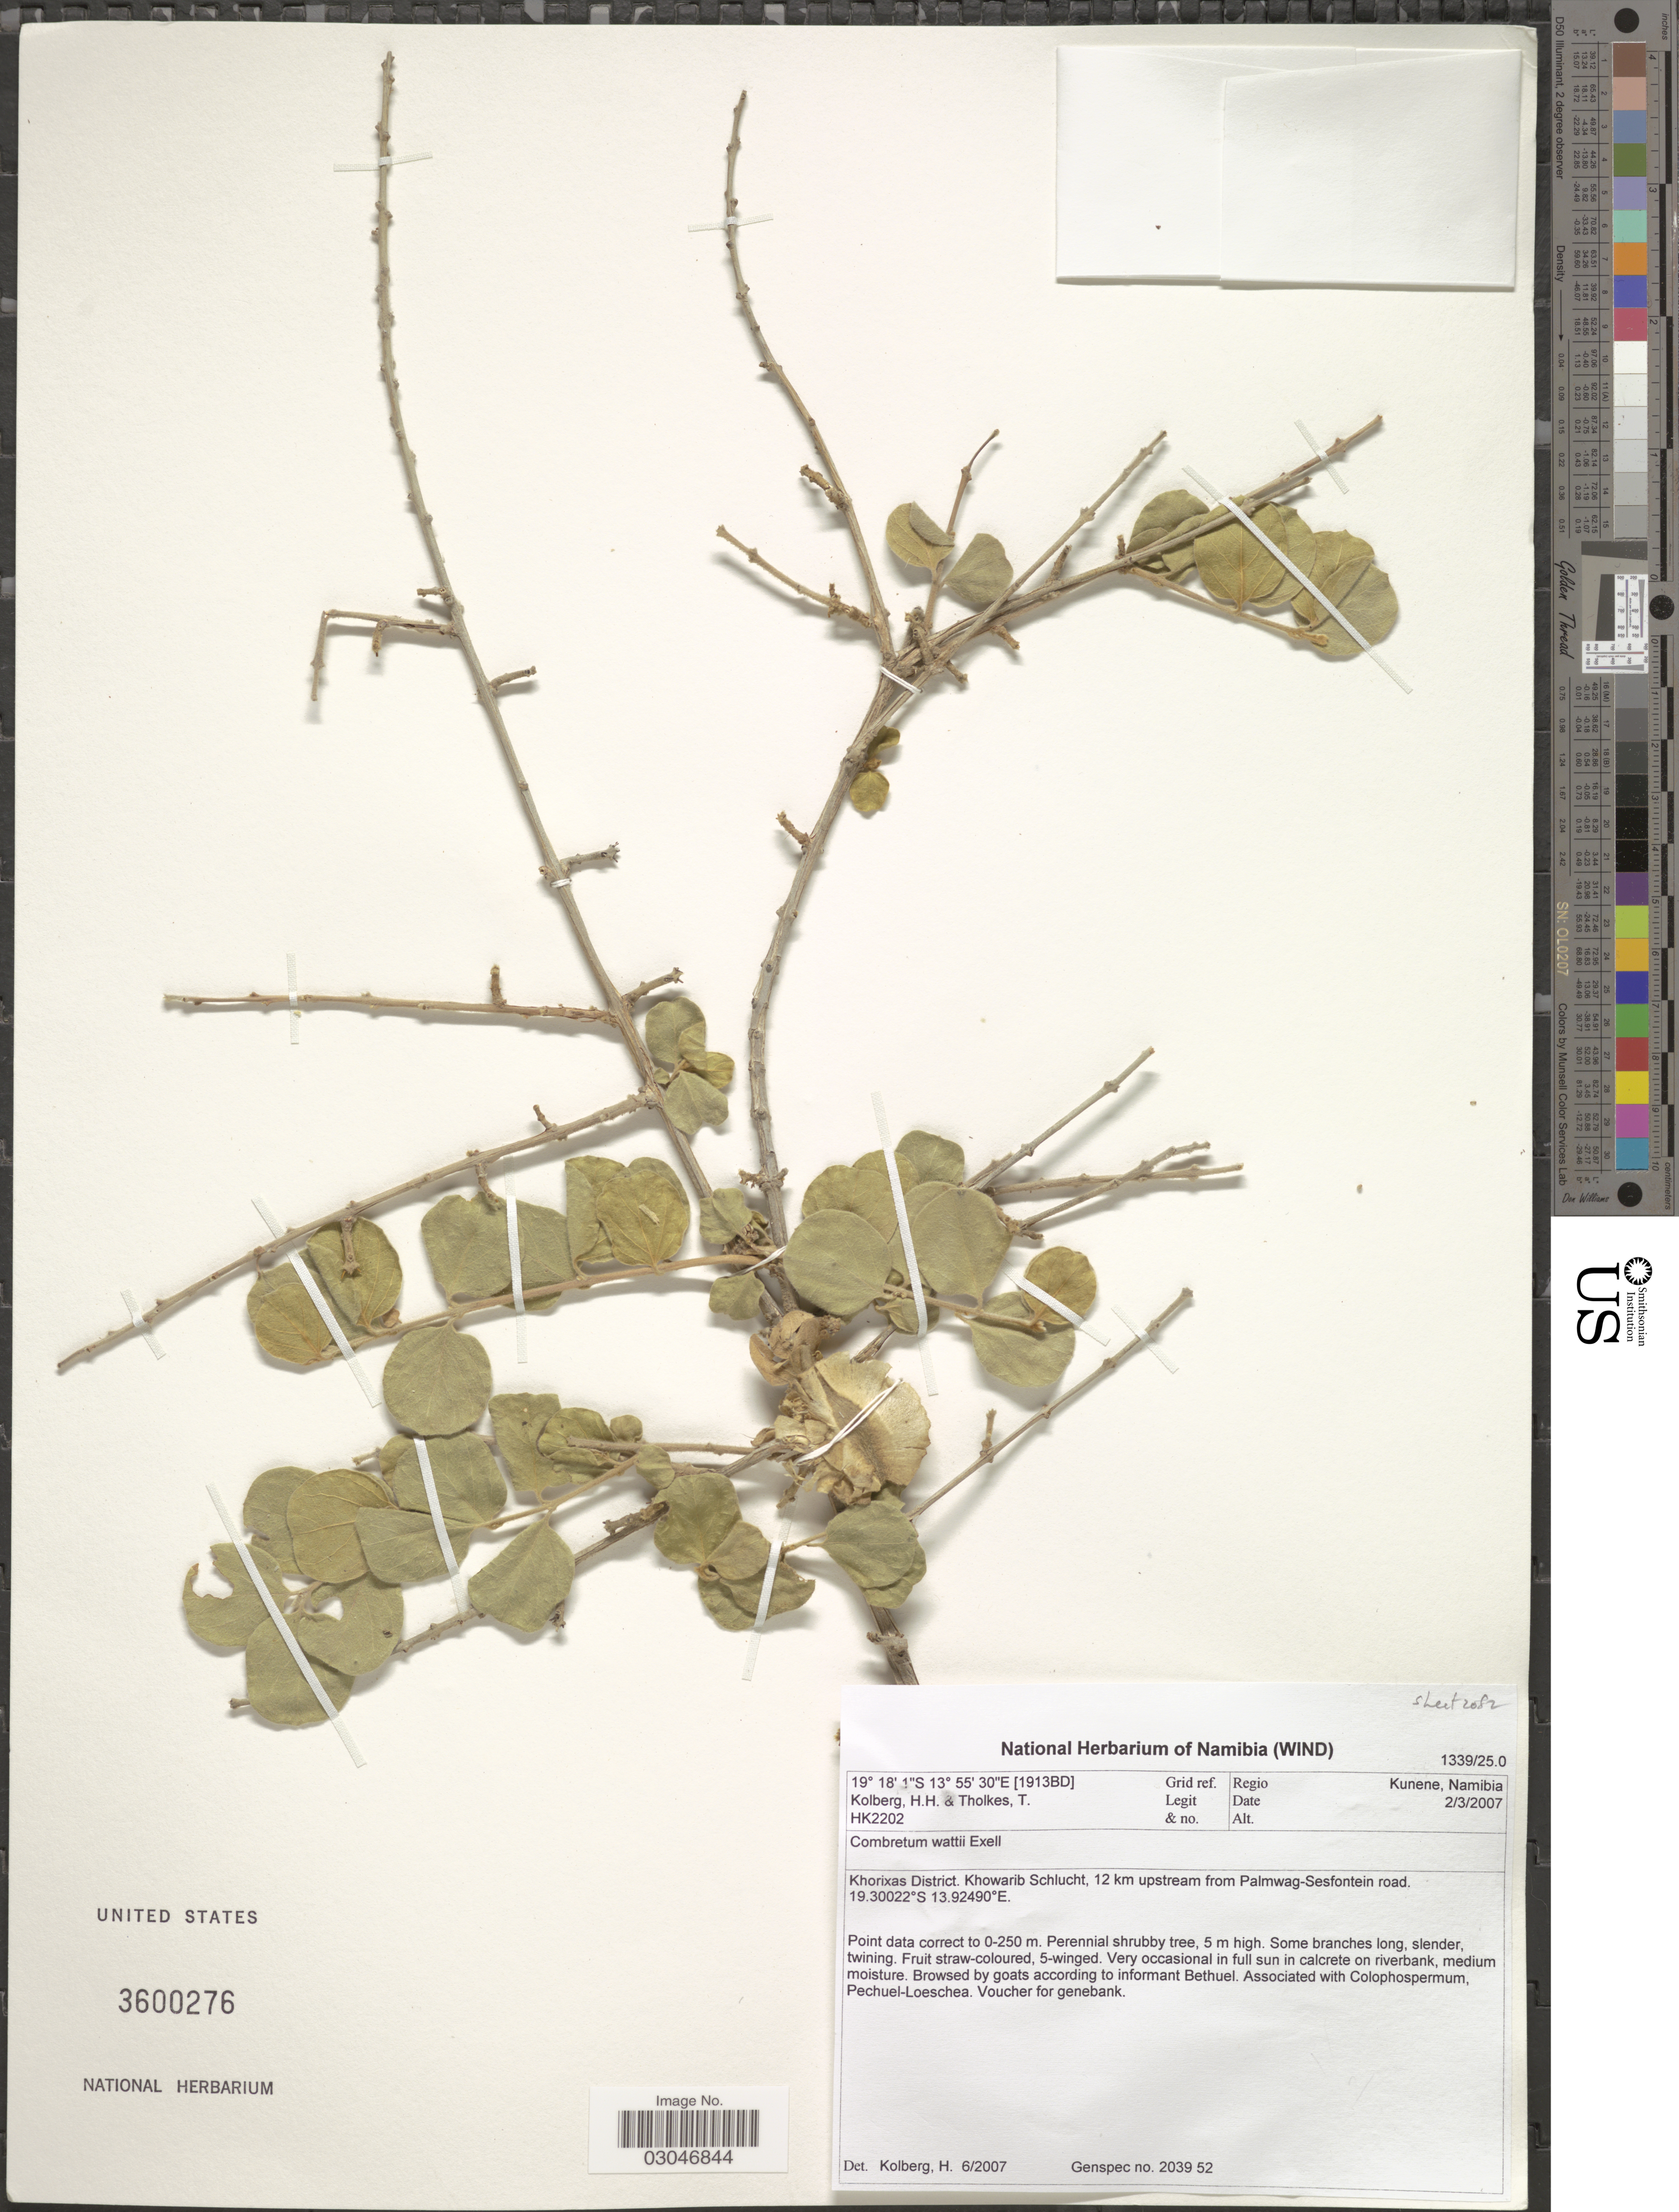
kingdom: Plantae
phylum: Tracheophyta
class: Magnoliopsida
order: Myrtales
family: Combretaceae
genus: Combretum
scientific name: Combretum wattii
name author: Exell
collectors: H. H. Kolberg & T. Tholkes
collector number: HK2202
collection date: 2007-03-02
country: Namibia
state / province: Kunene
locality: Grid ref. [1913BD], Regio Kunene, Namibia, Khorixas District. Khowarib Schlucht, 12 km upstream from Palmwag-Sesfontein road.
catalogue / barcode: US 3600276